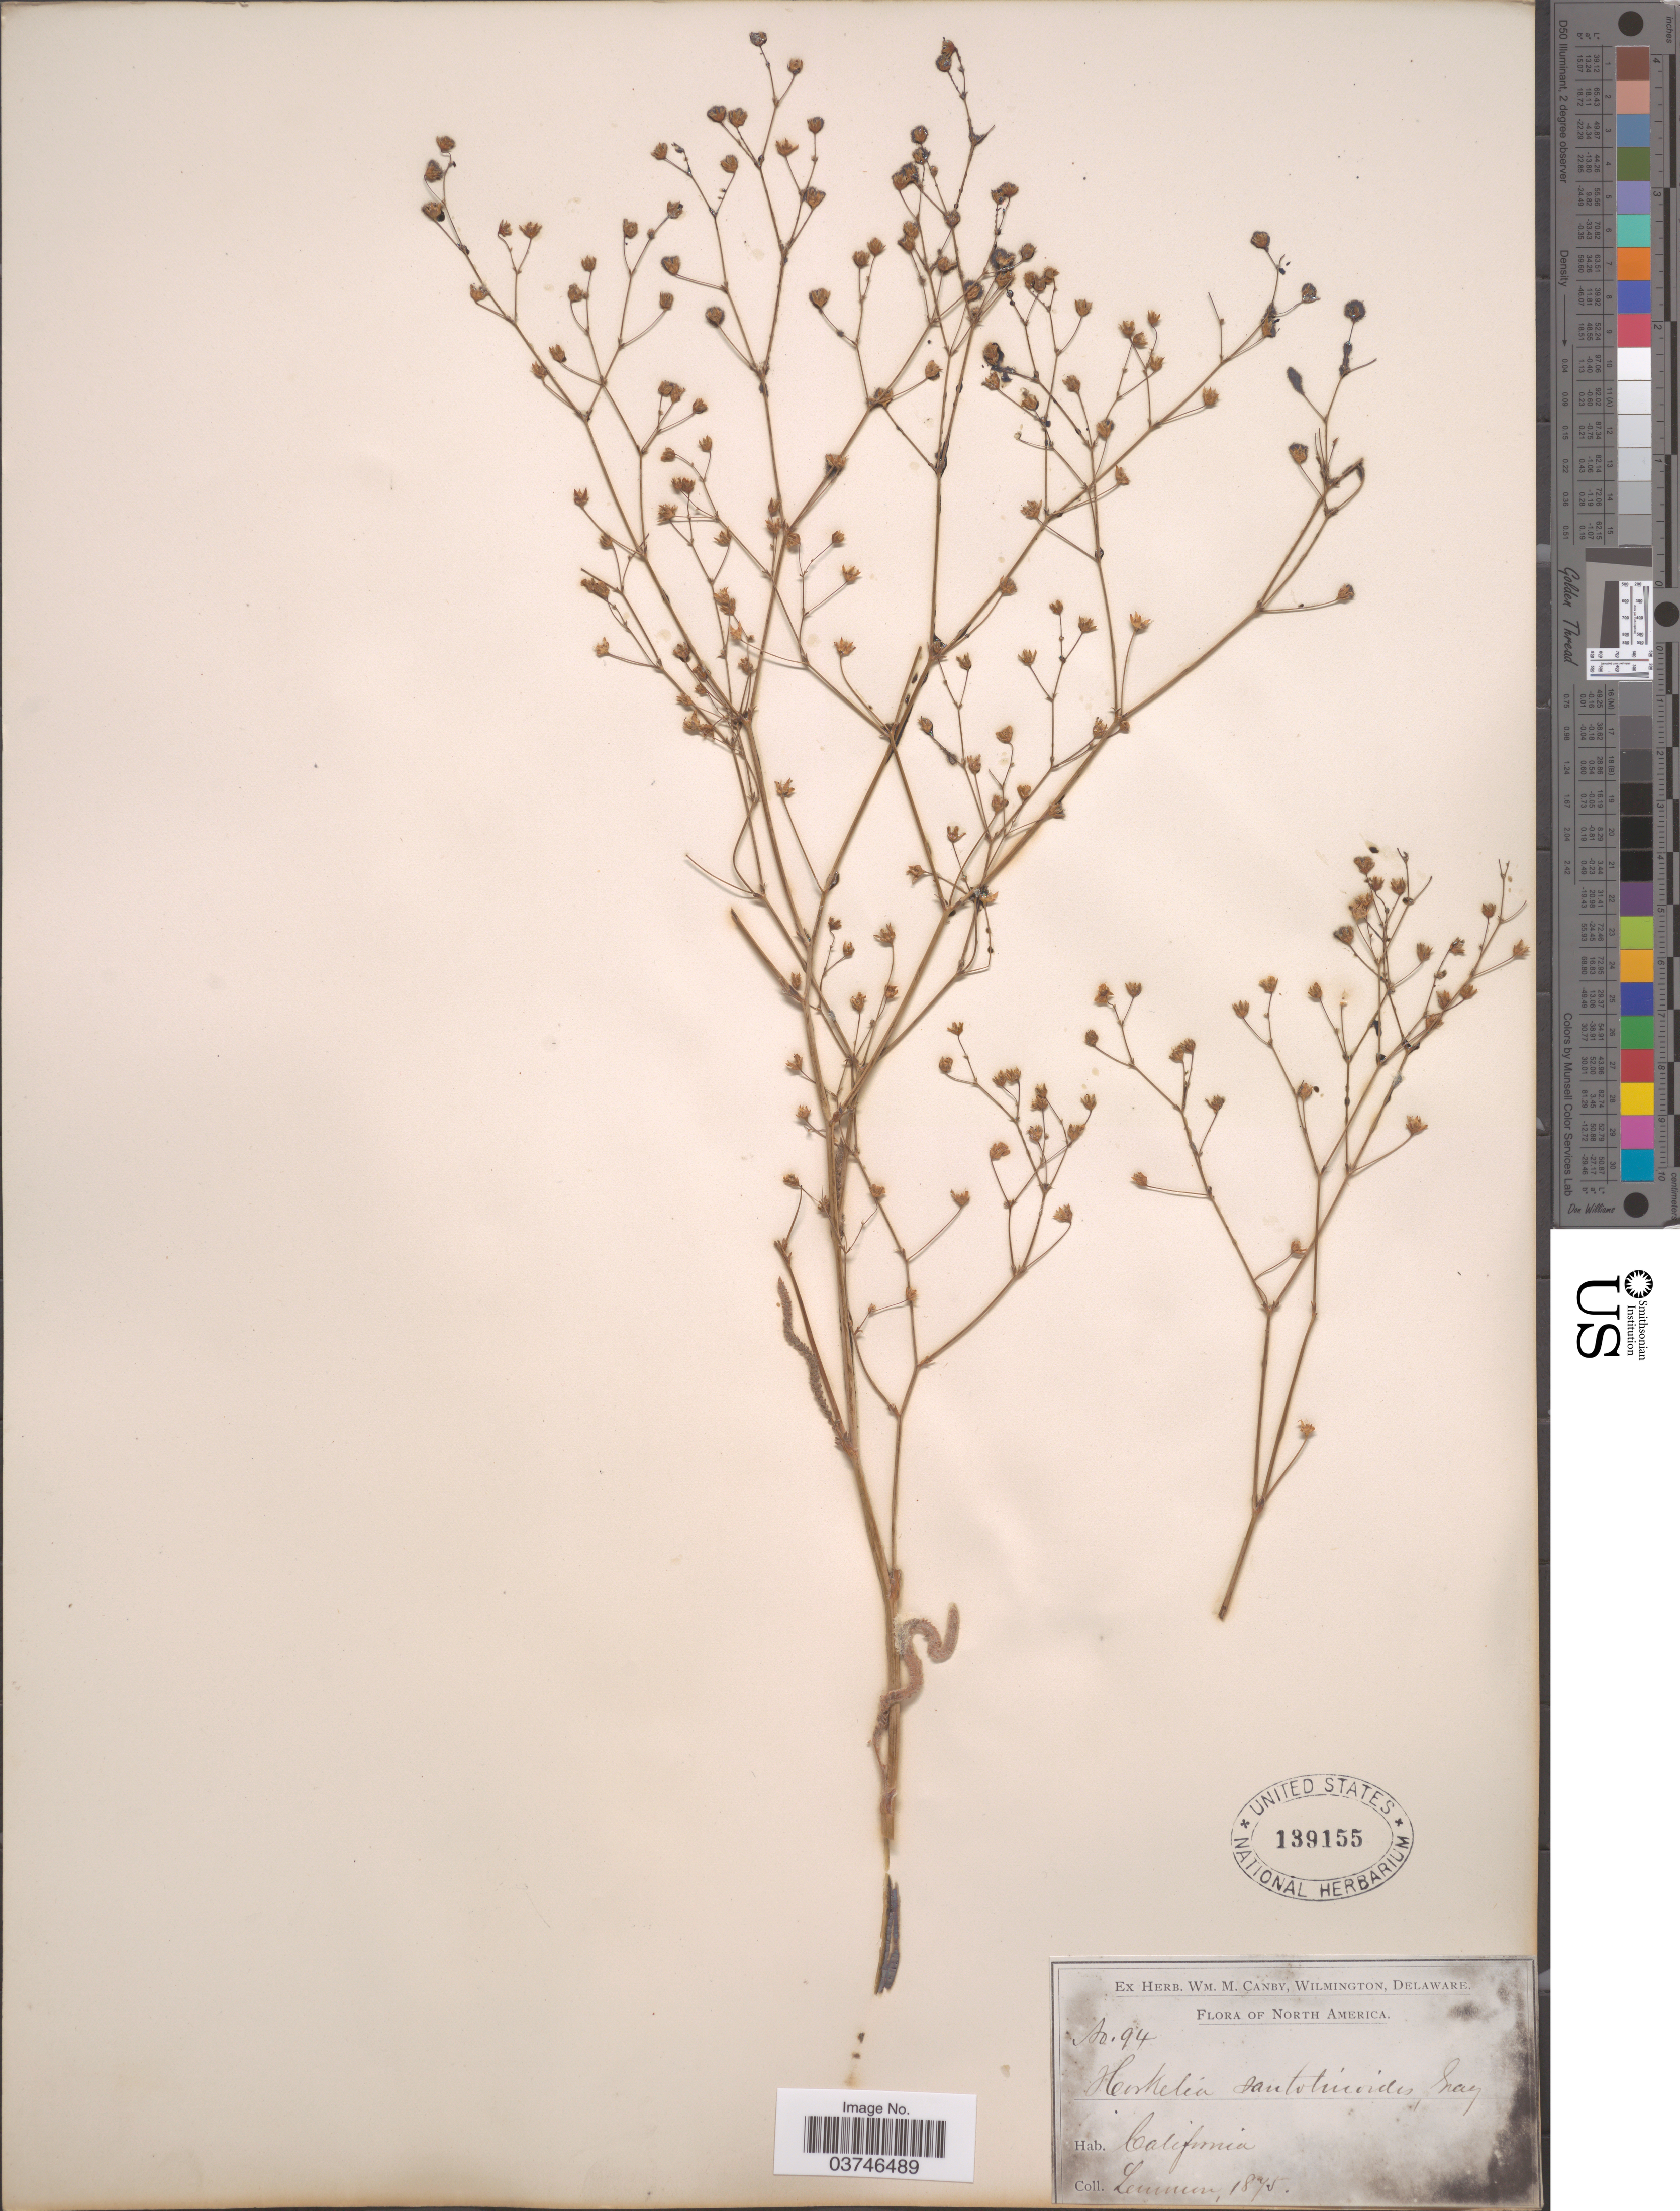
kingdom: Plantae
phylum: Tracheophyta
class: Magnoliopsida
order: Rosales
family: Rosaceae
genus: Potentilla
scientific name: Potentilla santalinoides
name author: (A. Gray) Greene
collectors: -- Lemmon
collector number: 94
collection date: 1875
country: United States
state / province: California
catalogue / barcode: US 139155